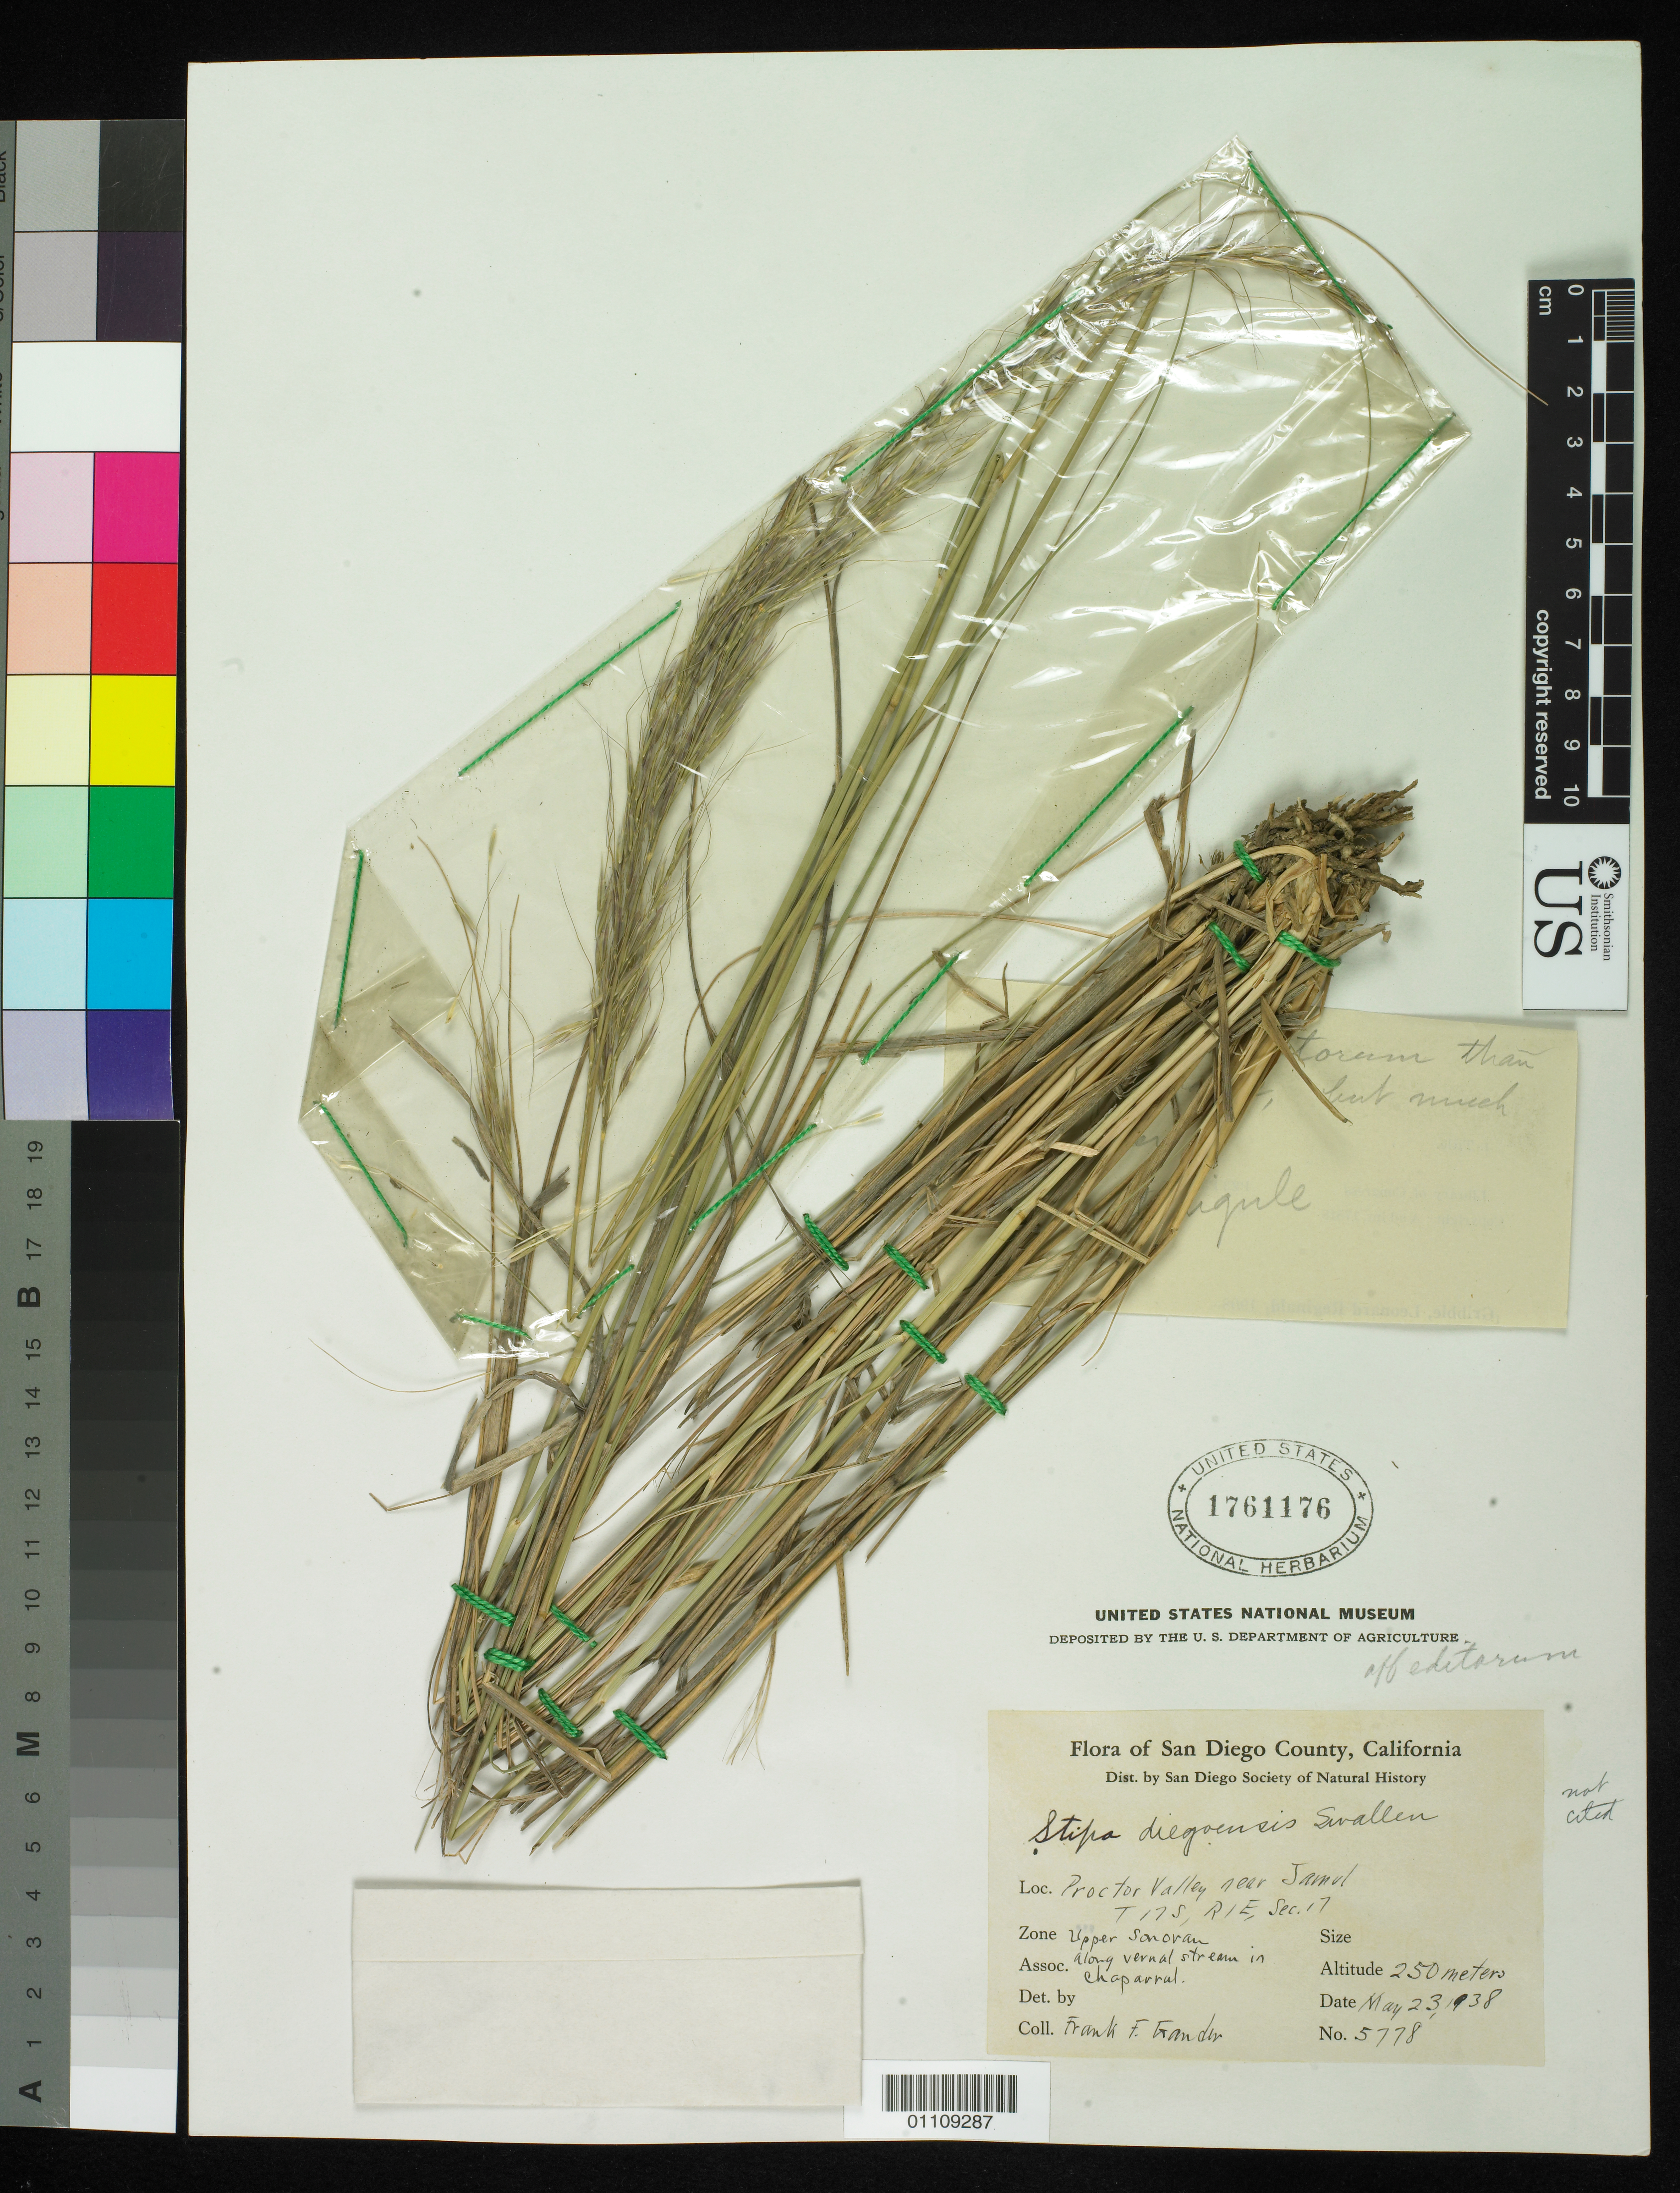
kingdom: Plantae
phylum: Tracheophyta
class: Liliopsida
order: Poales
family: Poaceae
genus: Pseudoeriocoma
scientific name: Pseudoeriocoma diegonensis ined.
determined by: Poaceae Reorganization Project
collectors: F. Gander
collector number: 5778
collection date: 1938-05-23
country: United States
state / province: California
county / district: San Diego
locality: Proctor Valley near Jamul, upper Sonoran along vernal stream in Chaparral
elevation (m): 250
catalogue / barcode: US 1761176